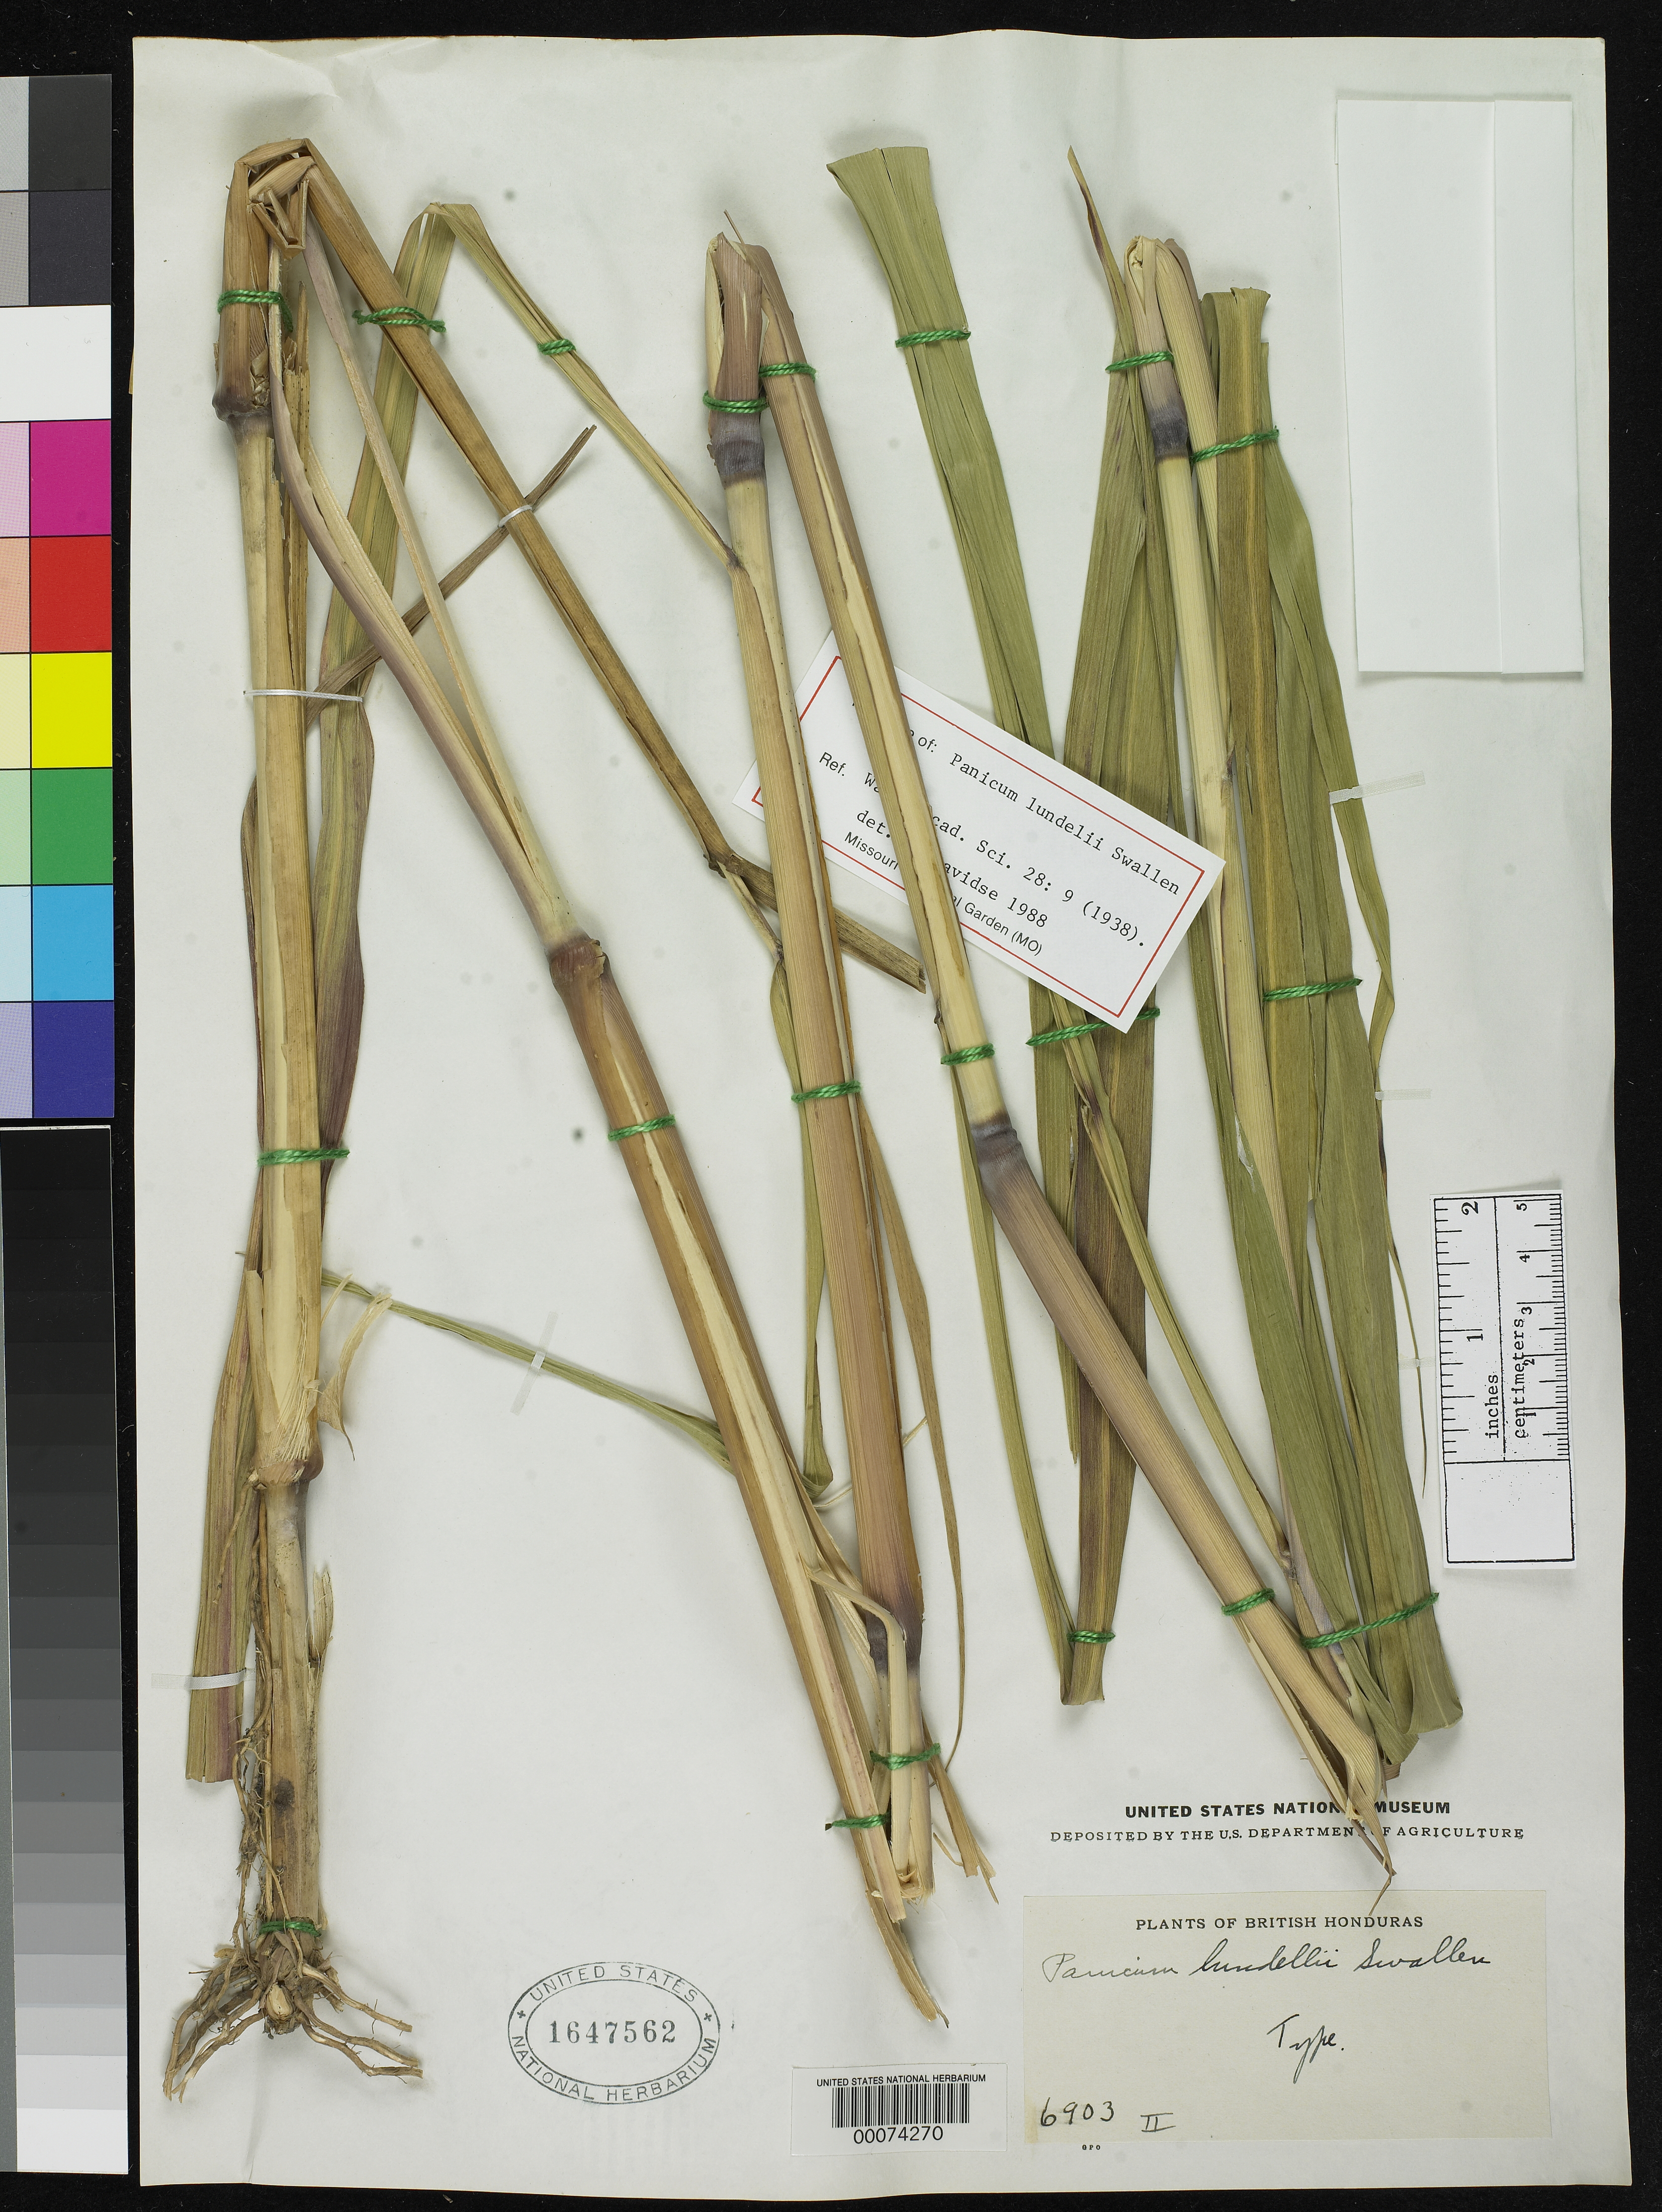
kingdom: Plantae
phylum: Tracheophyta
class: Liliopsida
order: Poales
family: Poaceae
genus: Panicum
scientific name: Panicum lundellii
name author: Swallen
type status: Holotype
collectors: C. L. Lundell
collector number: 6903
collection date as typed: Jul 1936 to -- Aug 1936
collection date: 1936-07/1936-08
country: Belize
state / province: Cayo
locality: Mahogany Creek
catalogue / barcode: US 1647562